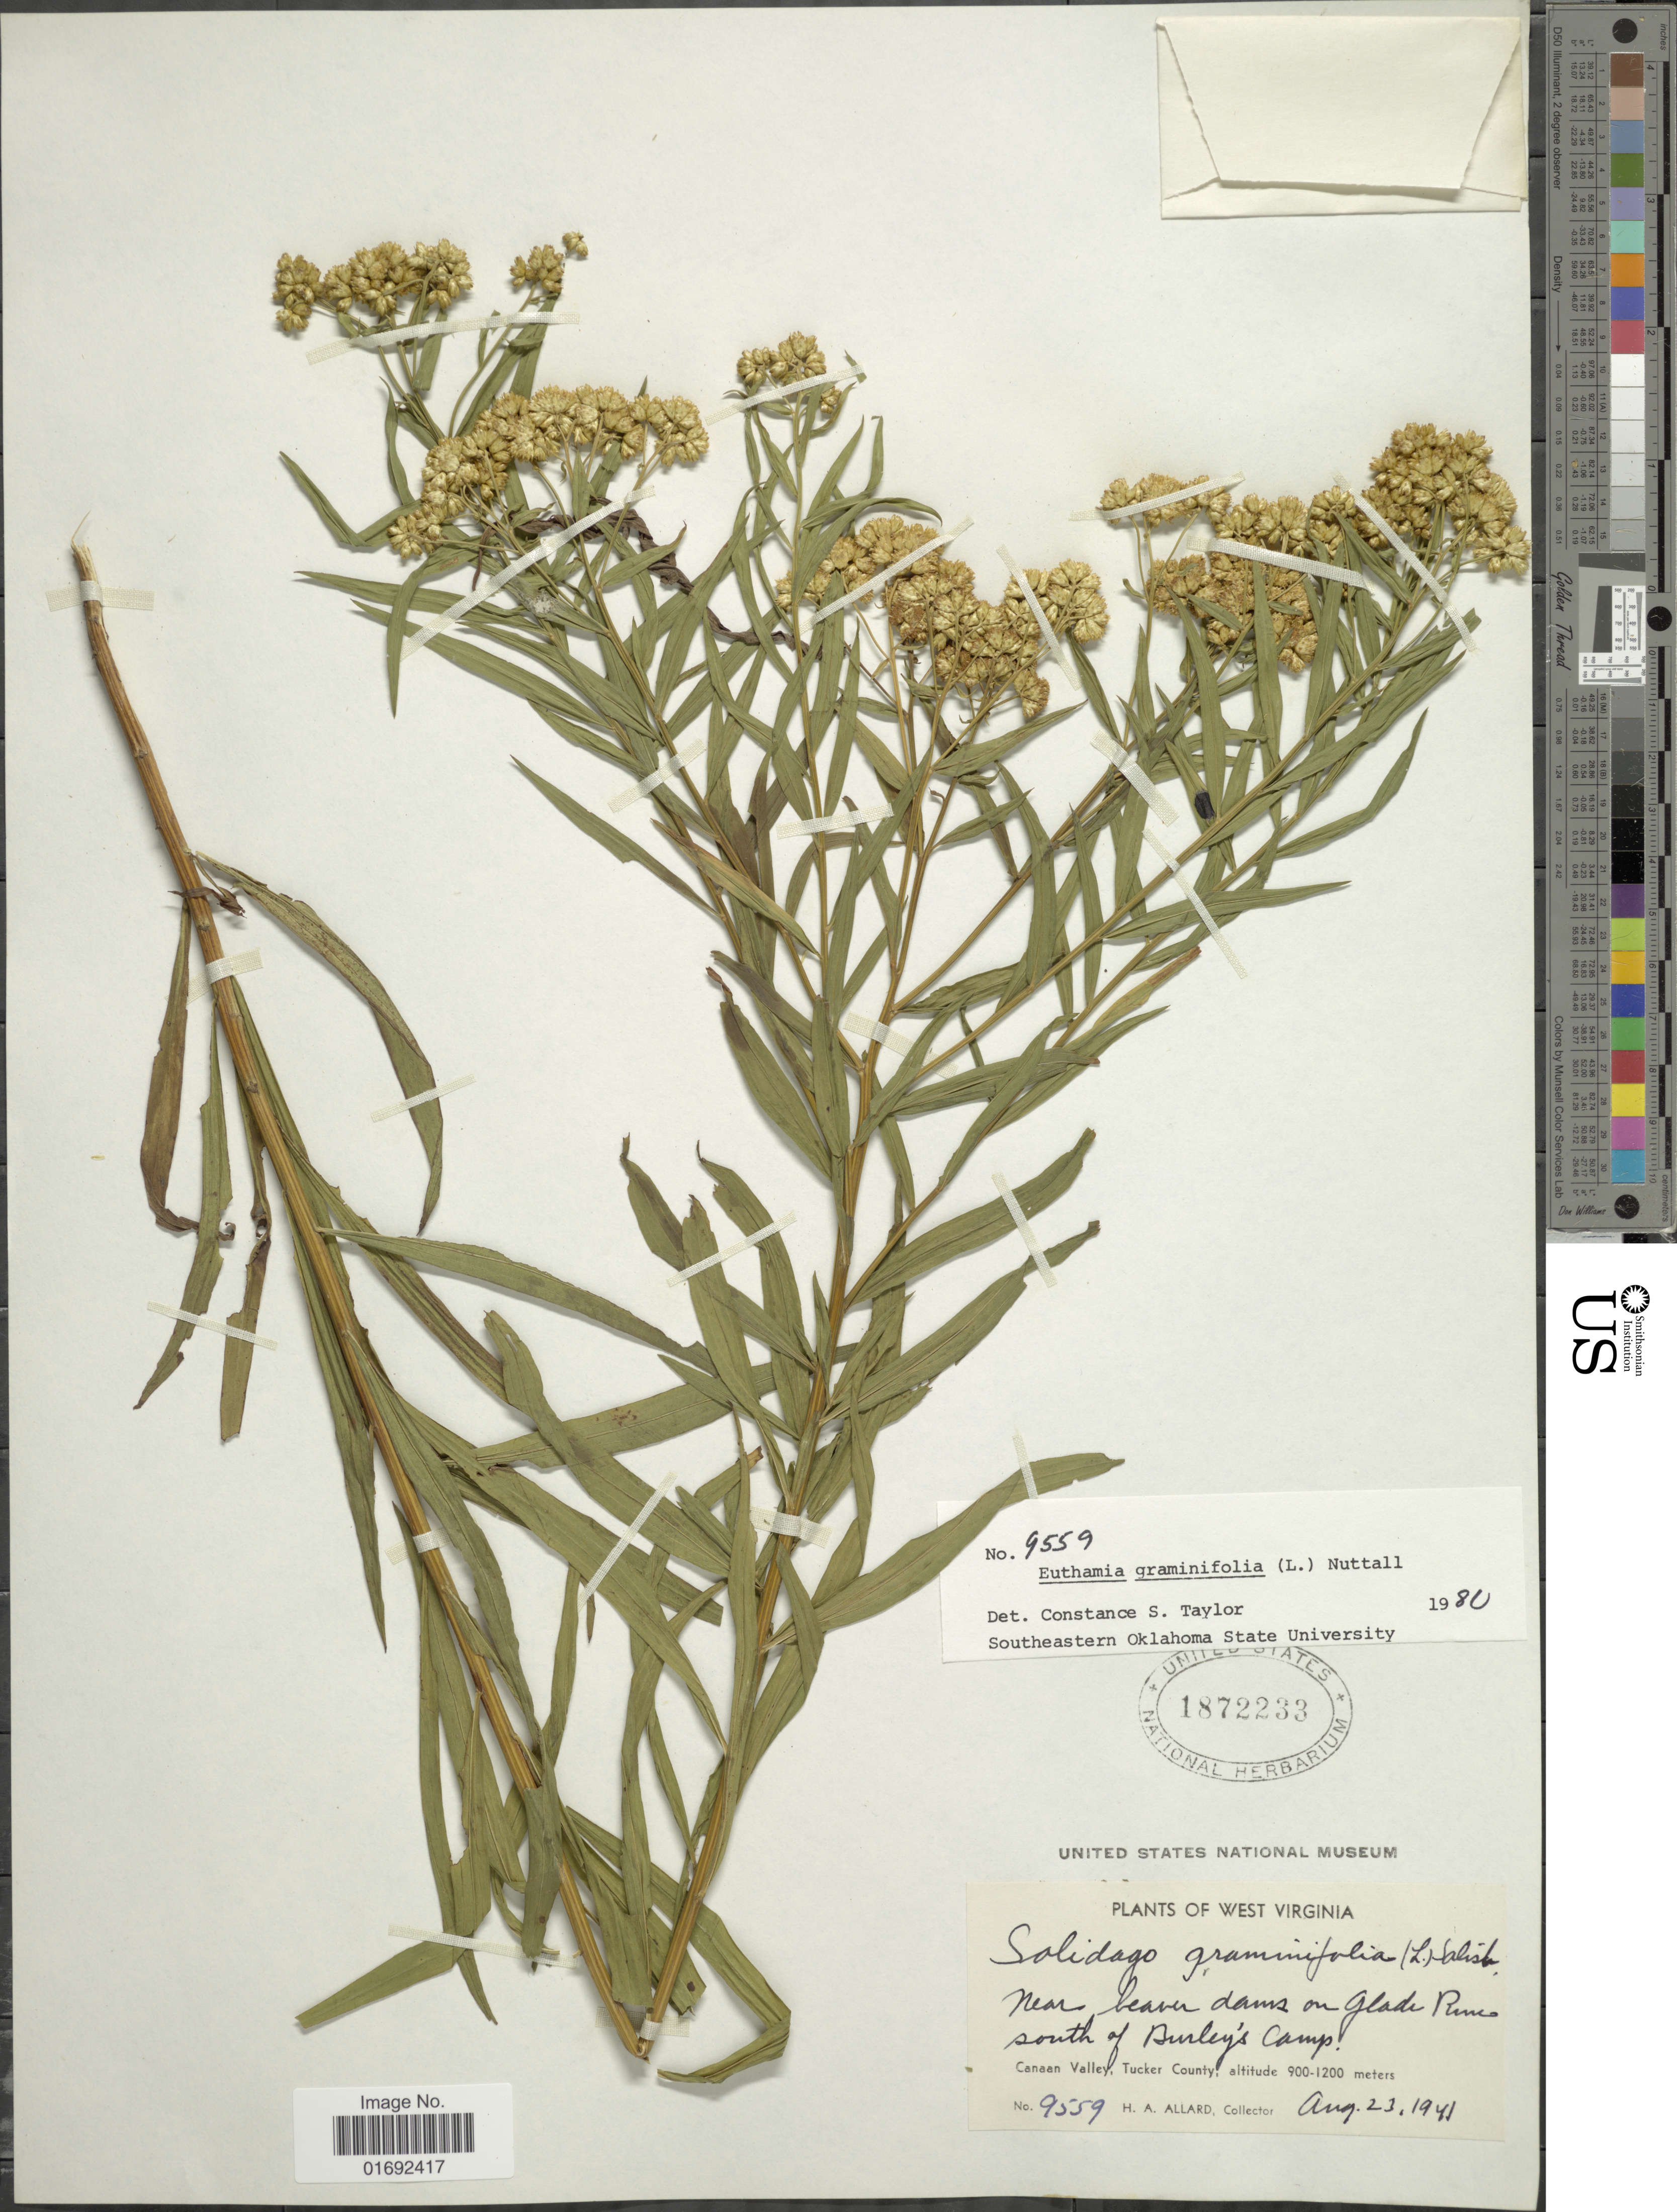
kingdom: Plantae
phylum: Tracheophyta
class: Magnoliopsida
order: Asterales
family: Asteraceae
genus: Euthamia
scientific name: Euthamia graminifolia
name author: (L.) Nutt.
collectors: H. A. Allard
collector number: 9559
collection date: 1941-08-23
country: United States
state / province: West Virginia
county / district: Tucker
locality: Near beaver dams on Glade Run, south of Burley's Camp, Canaan Valley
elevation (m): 900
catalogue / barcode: US 1872233